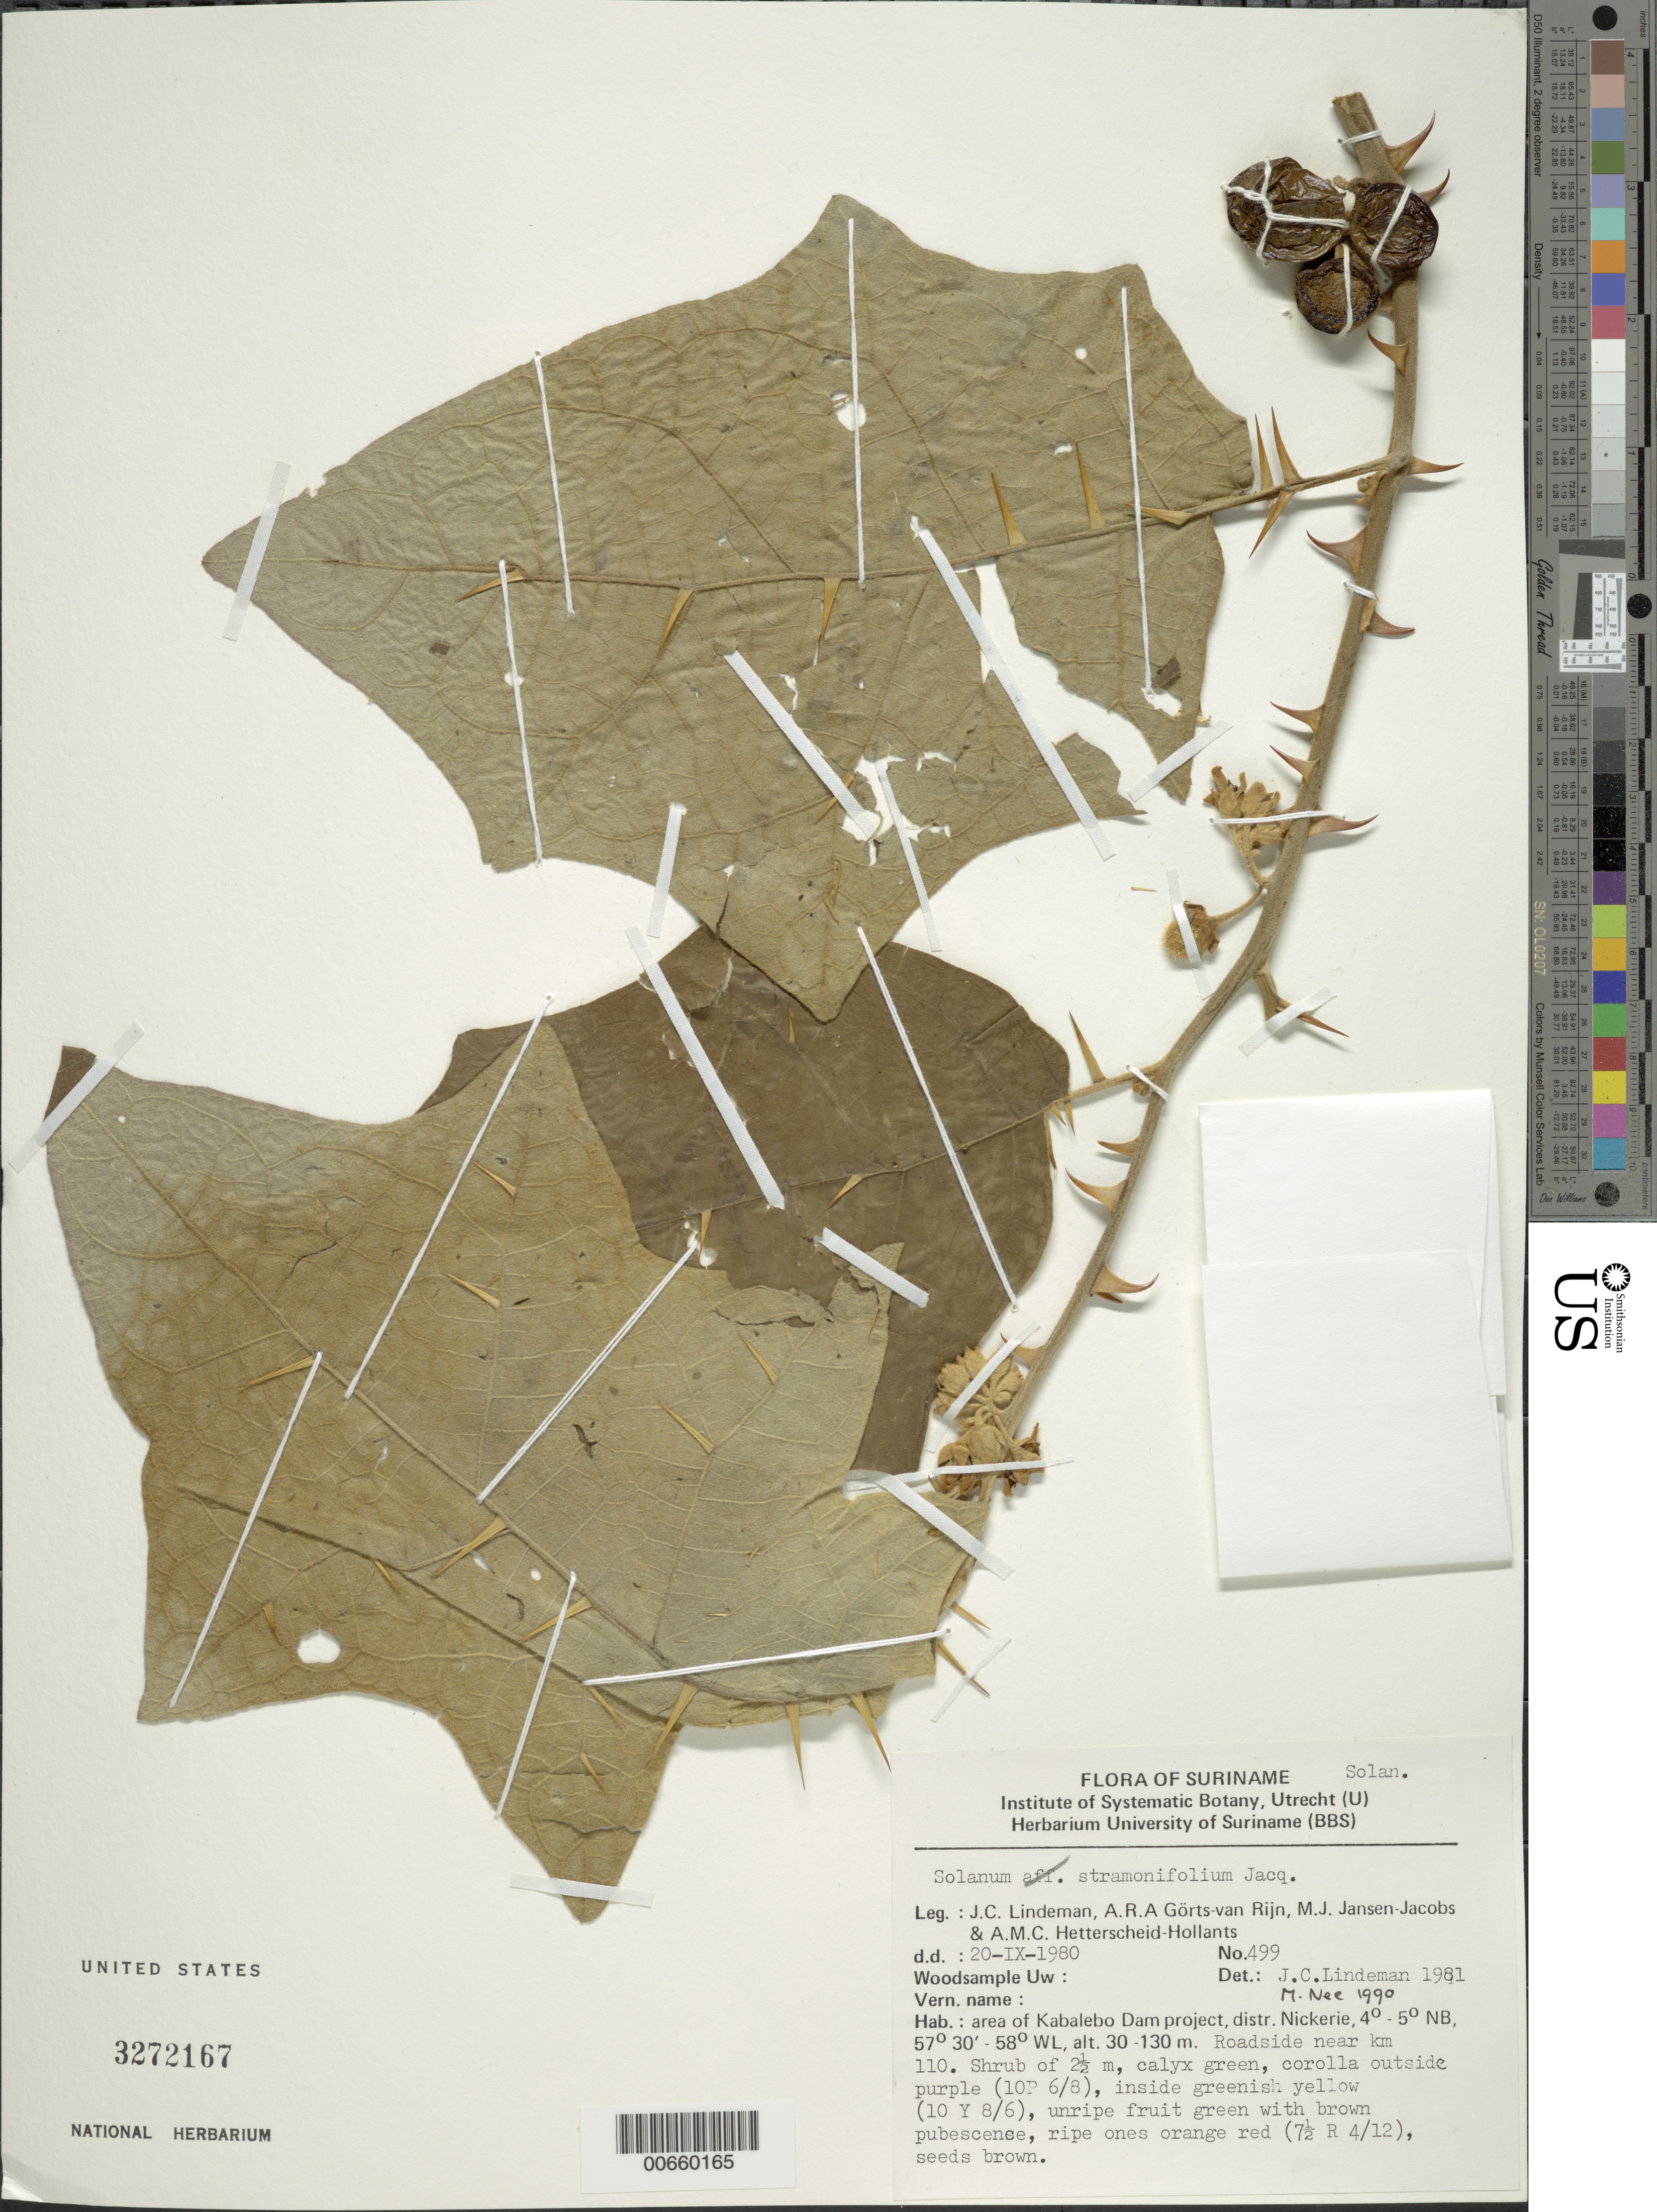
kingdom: Plantae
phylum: Tracheophyta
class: Magnoliopsida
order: Solanales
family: Solanaceae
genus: Solanum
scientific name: Solanum stramoniifolium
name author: Jacq.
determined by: Lindeman, J. C.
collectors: J. C. Lindeman, A. .R. A. Görts-van Rijn, M. J. Jansen-Jacobs & A. Hetterscheid-Hollants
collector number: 80-499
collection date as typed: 9 Sep 1980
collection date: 1980-09-09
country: Suriname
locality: Kabalebo Dam project area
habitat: Roadside.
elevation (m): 30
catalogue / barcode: US 3272167